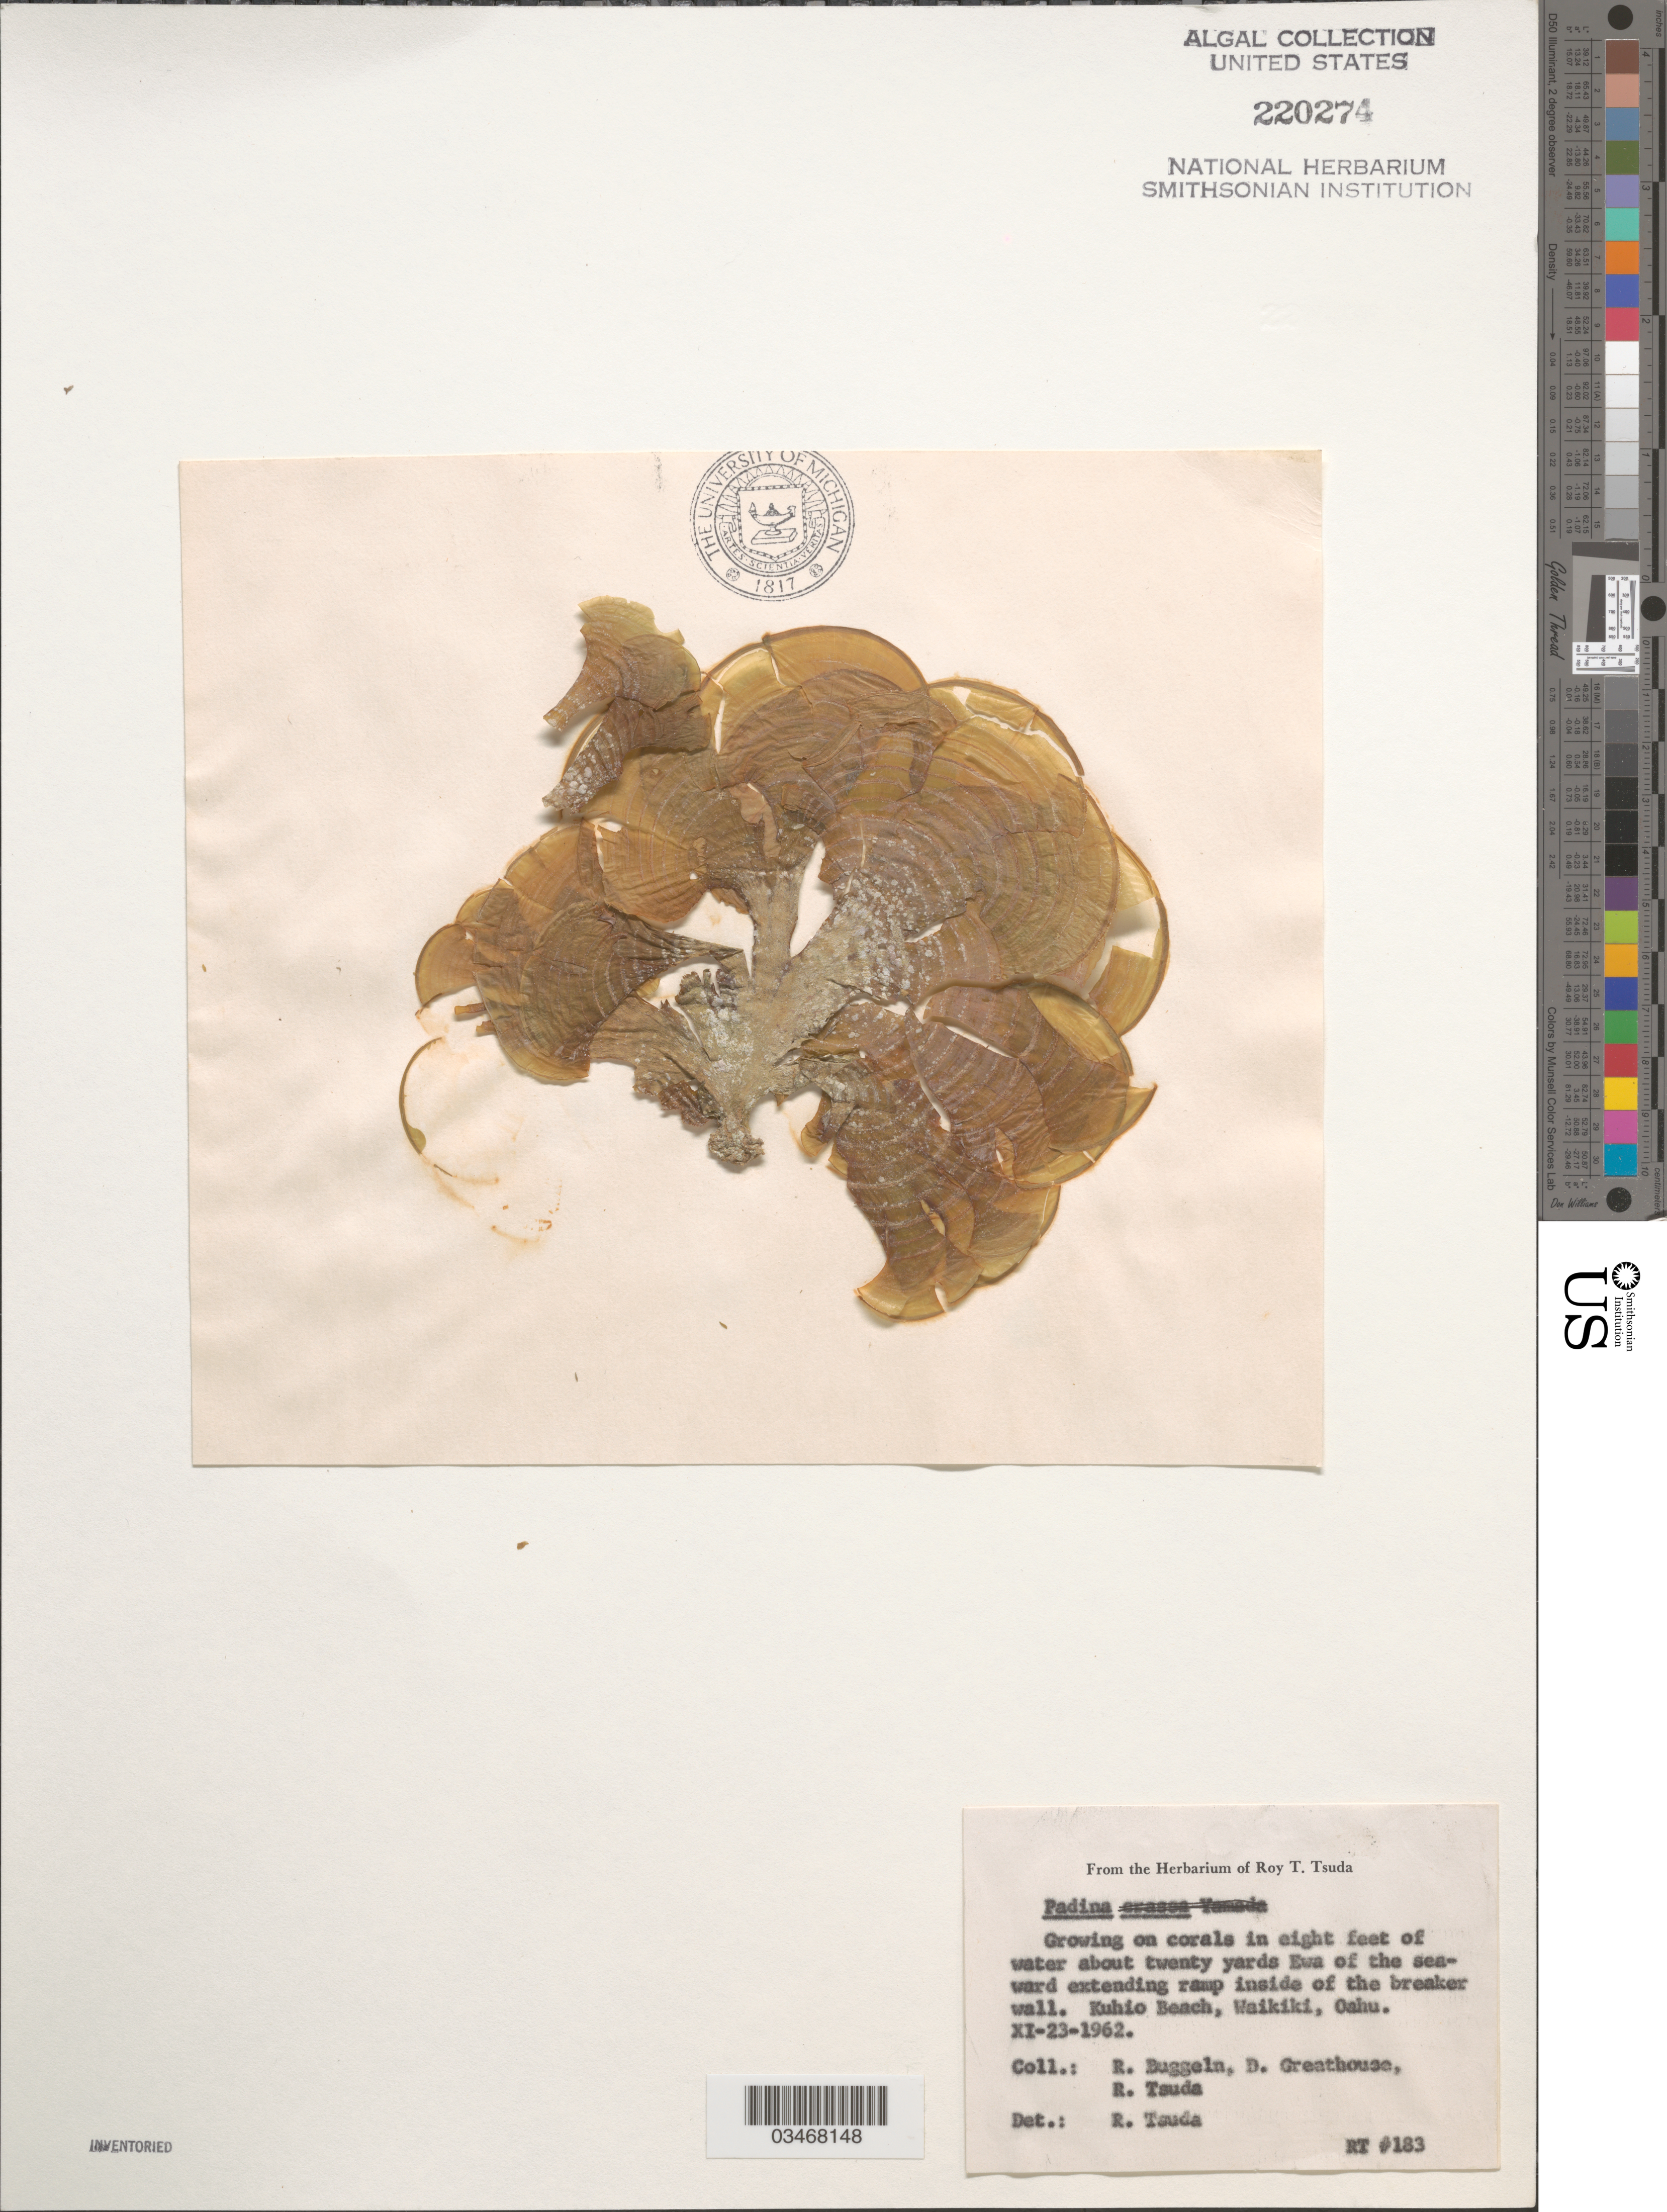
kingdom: Chromista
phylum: Ochrophyta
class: Phaeophyceae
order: Dictyotales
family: Dictyotaceae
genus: Padina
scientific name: Padina sp.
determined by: Tsuda, R. T.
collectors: R. Buggeln, D. Greathouse & R. Tsuda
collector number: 183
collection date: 1962-11-23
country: United States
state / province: Hawaii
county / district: Honolulu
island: Oahu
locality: Kuhio Beach.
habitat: Growing on corals in eight feet of water about tweny yards Ewa of the seaward extending ramp inside of the breaker wall.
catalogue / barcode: US 220274